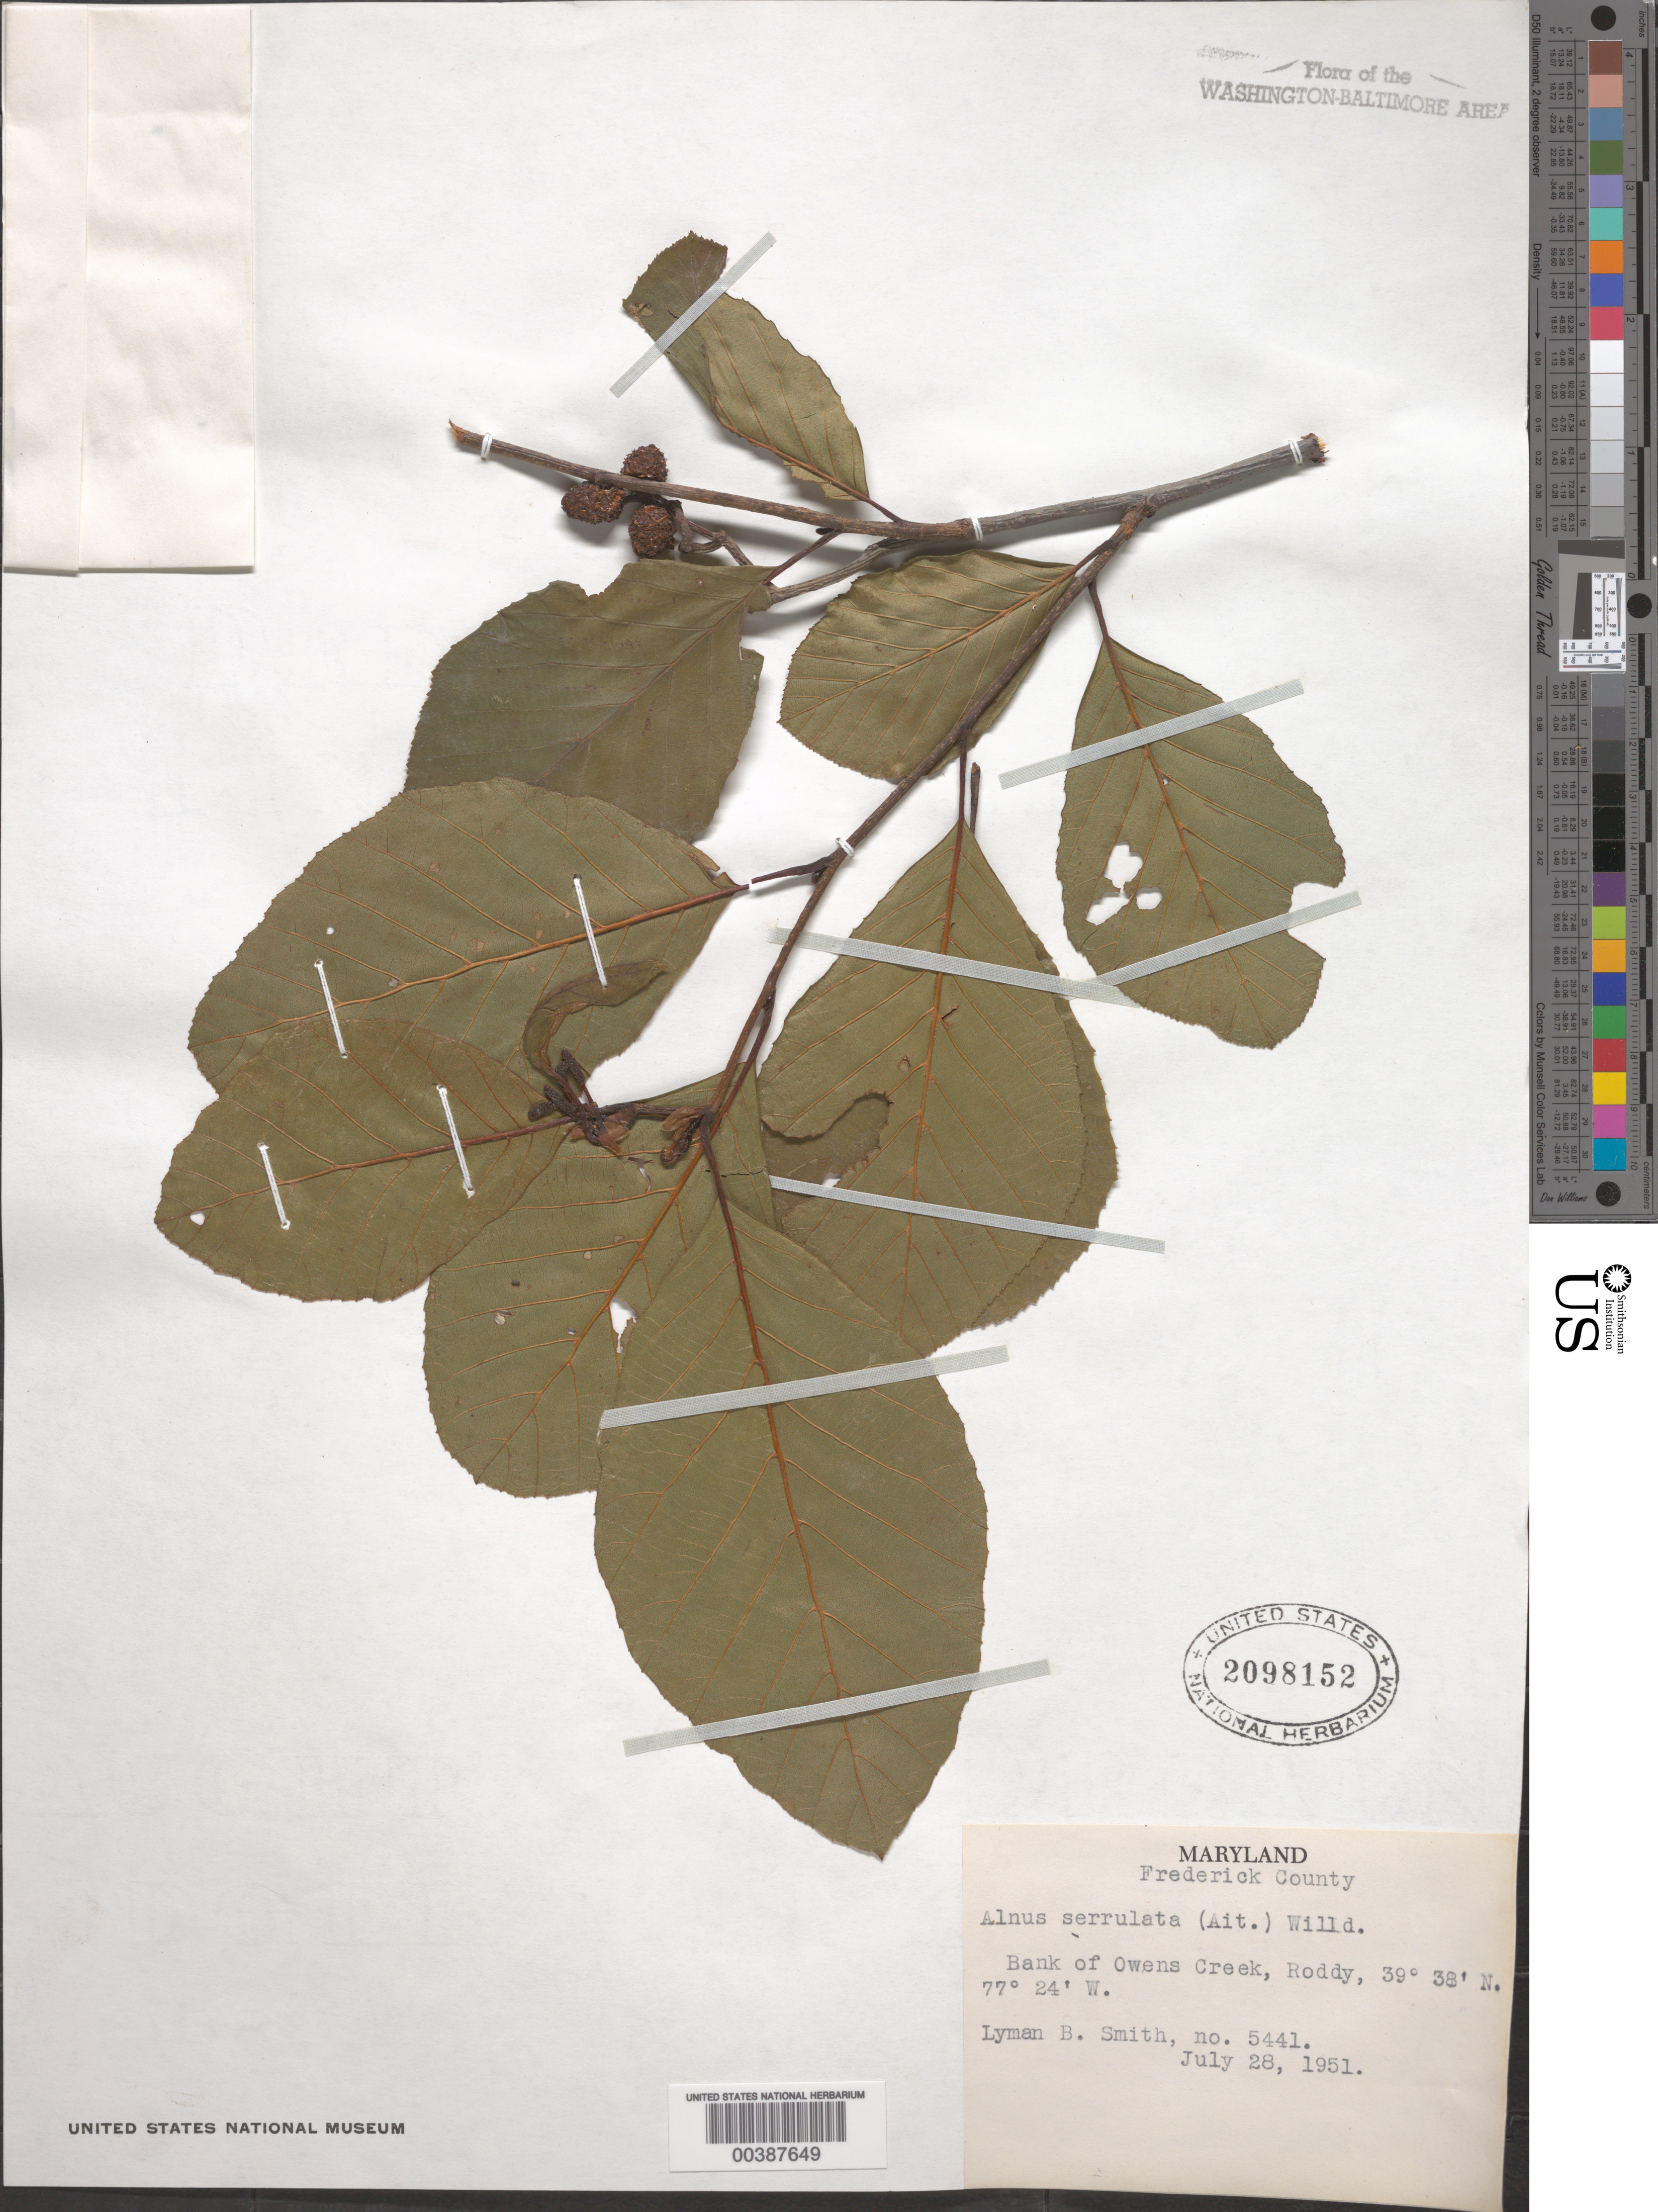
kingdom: Plantae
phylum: Tracheophyta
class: Magnoliopsida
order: Fagales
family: Betulaceae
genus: Alnus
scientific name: Alnus serrulata var. vulgaris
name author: Fernald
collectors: L. Smith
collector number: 5441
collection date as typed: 28 Jul 1951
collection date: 1951-07-28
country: United States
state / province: Maryland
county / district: Frederick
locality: Owens Creek, Roddy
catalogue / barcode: US 2098152